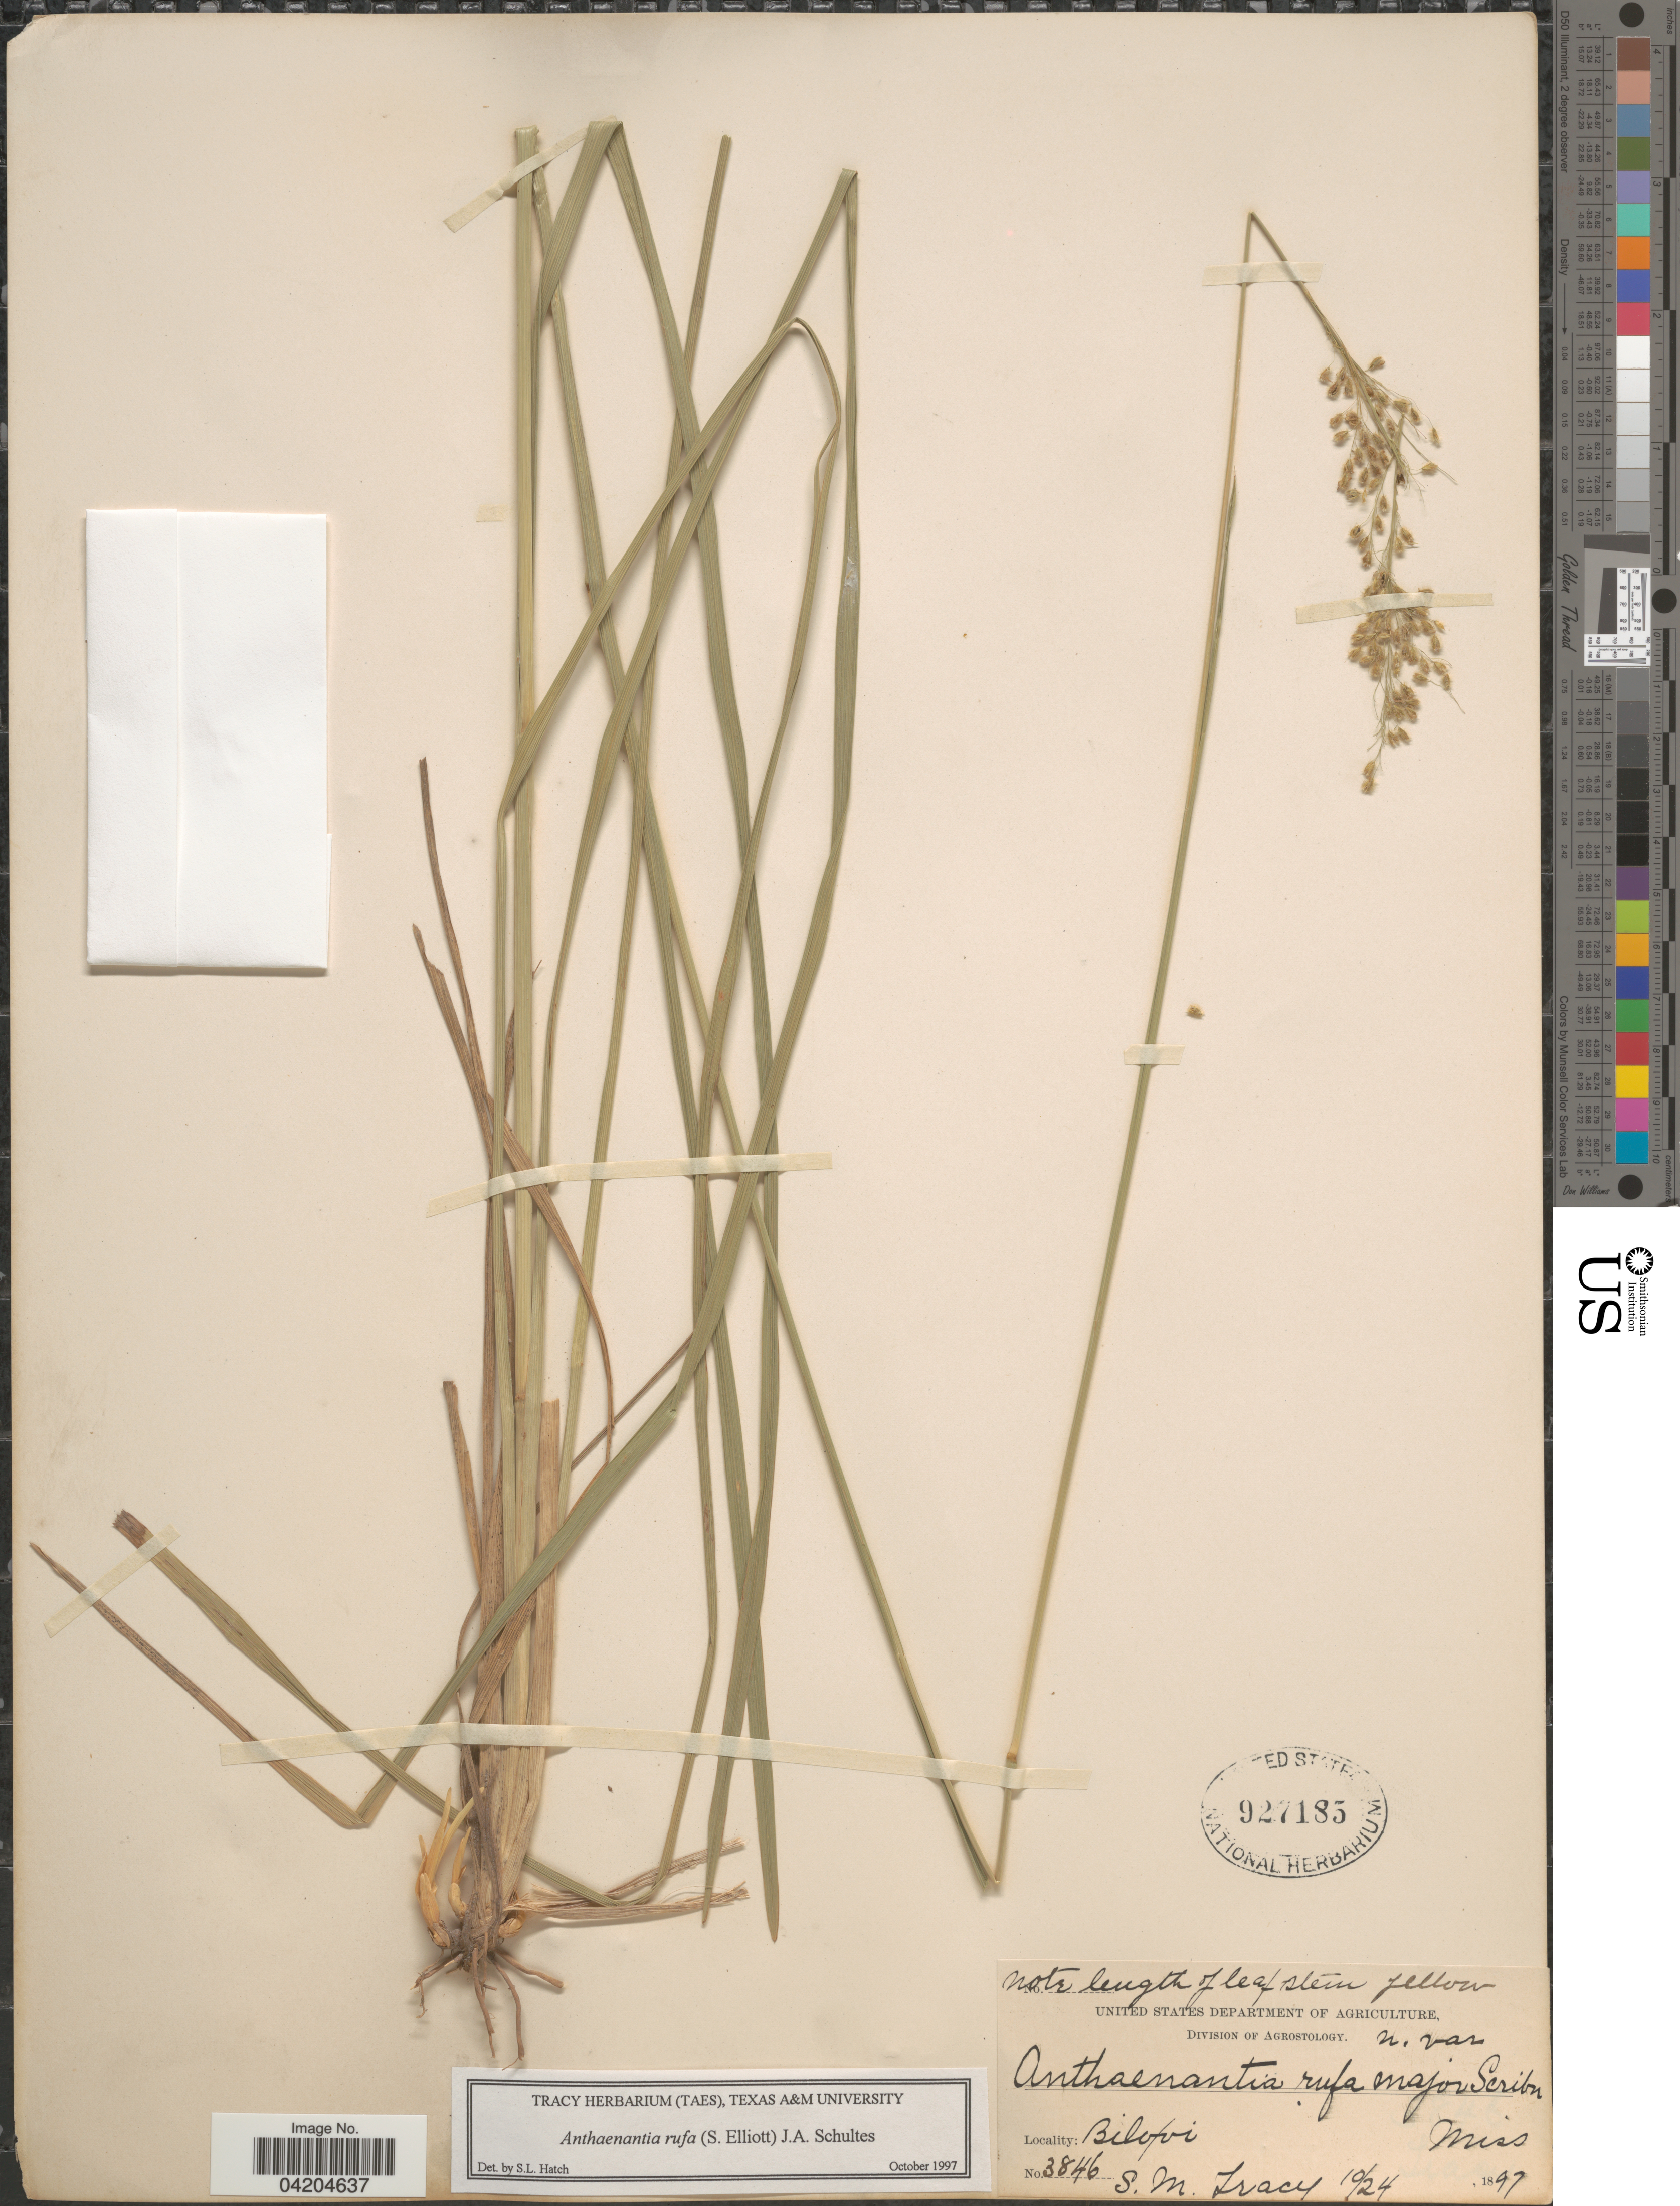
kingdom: Plantae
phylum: Tracheophyta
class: Liliopsida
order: Poales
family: Poaceae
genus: Anthaenantia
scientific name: Anthaenantia rufa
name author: (Elliott) Schult.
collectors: S. M. Tracy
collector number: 3846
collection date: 1897-10-24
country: United States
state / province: Mississippi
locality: Biloxi.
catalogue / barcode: US 927185